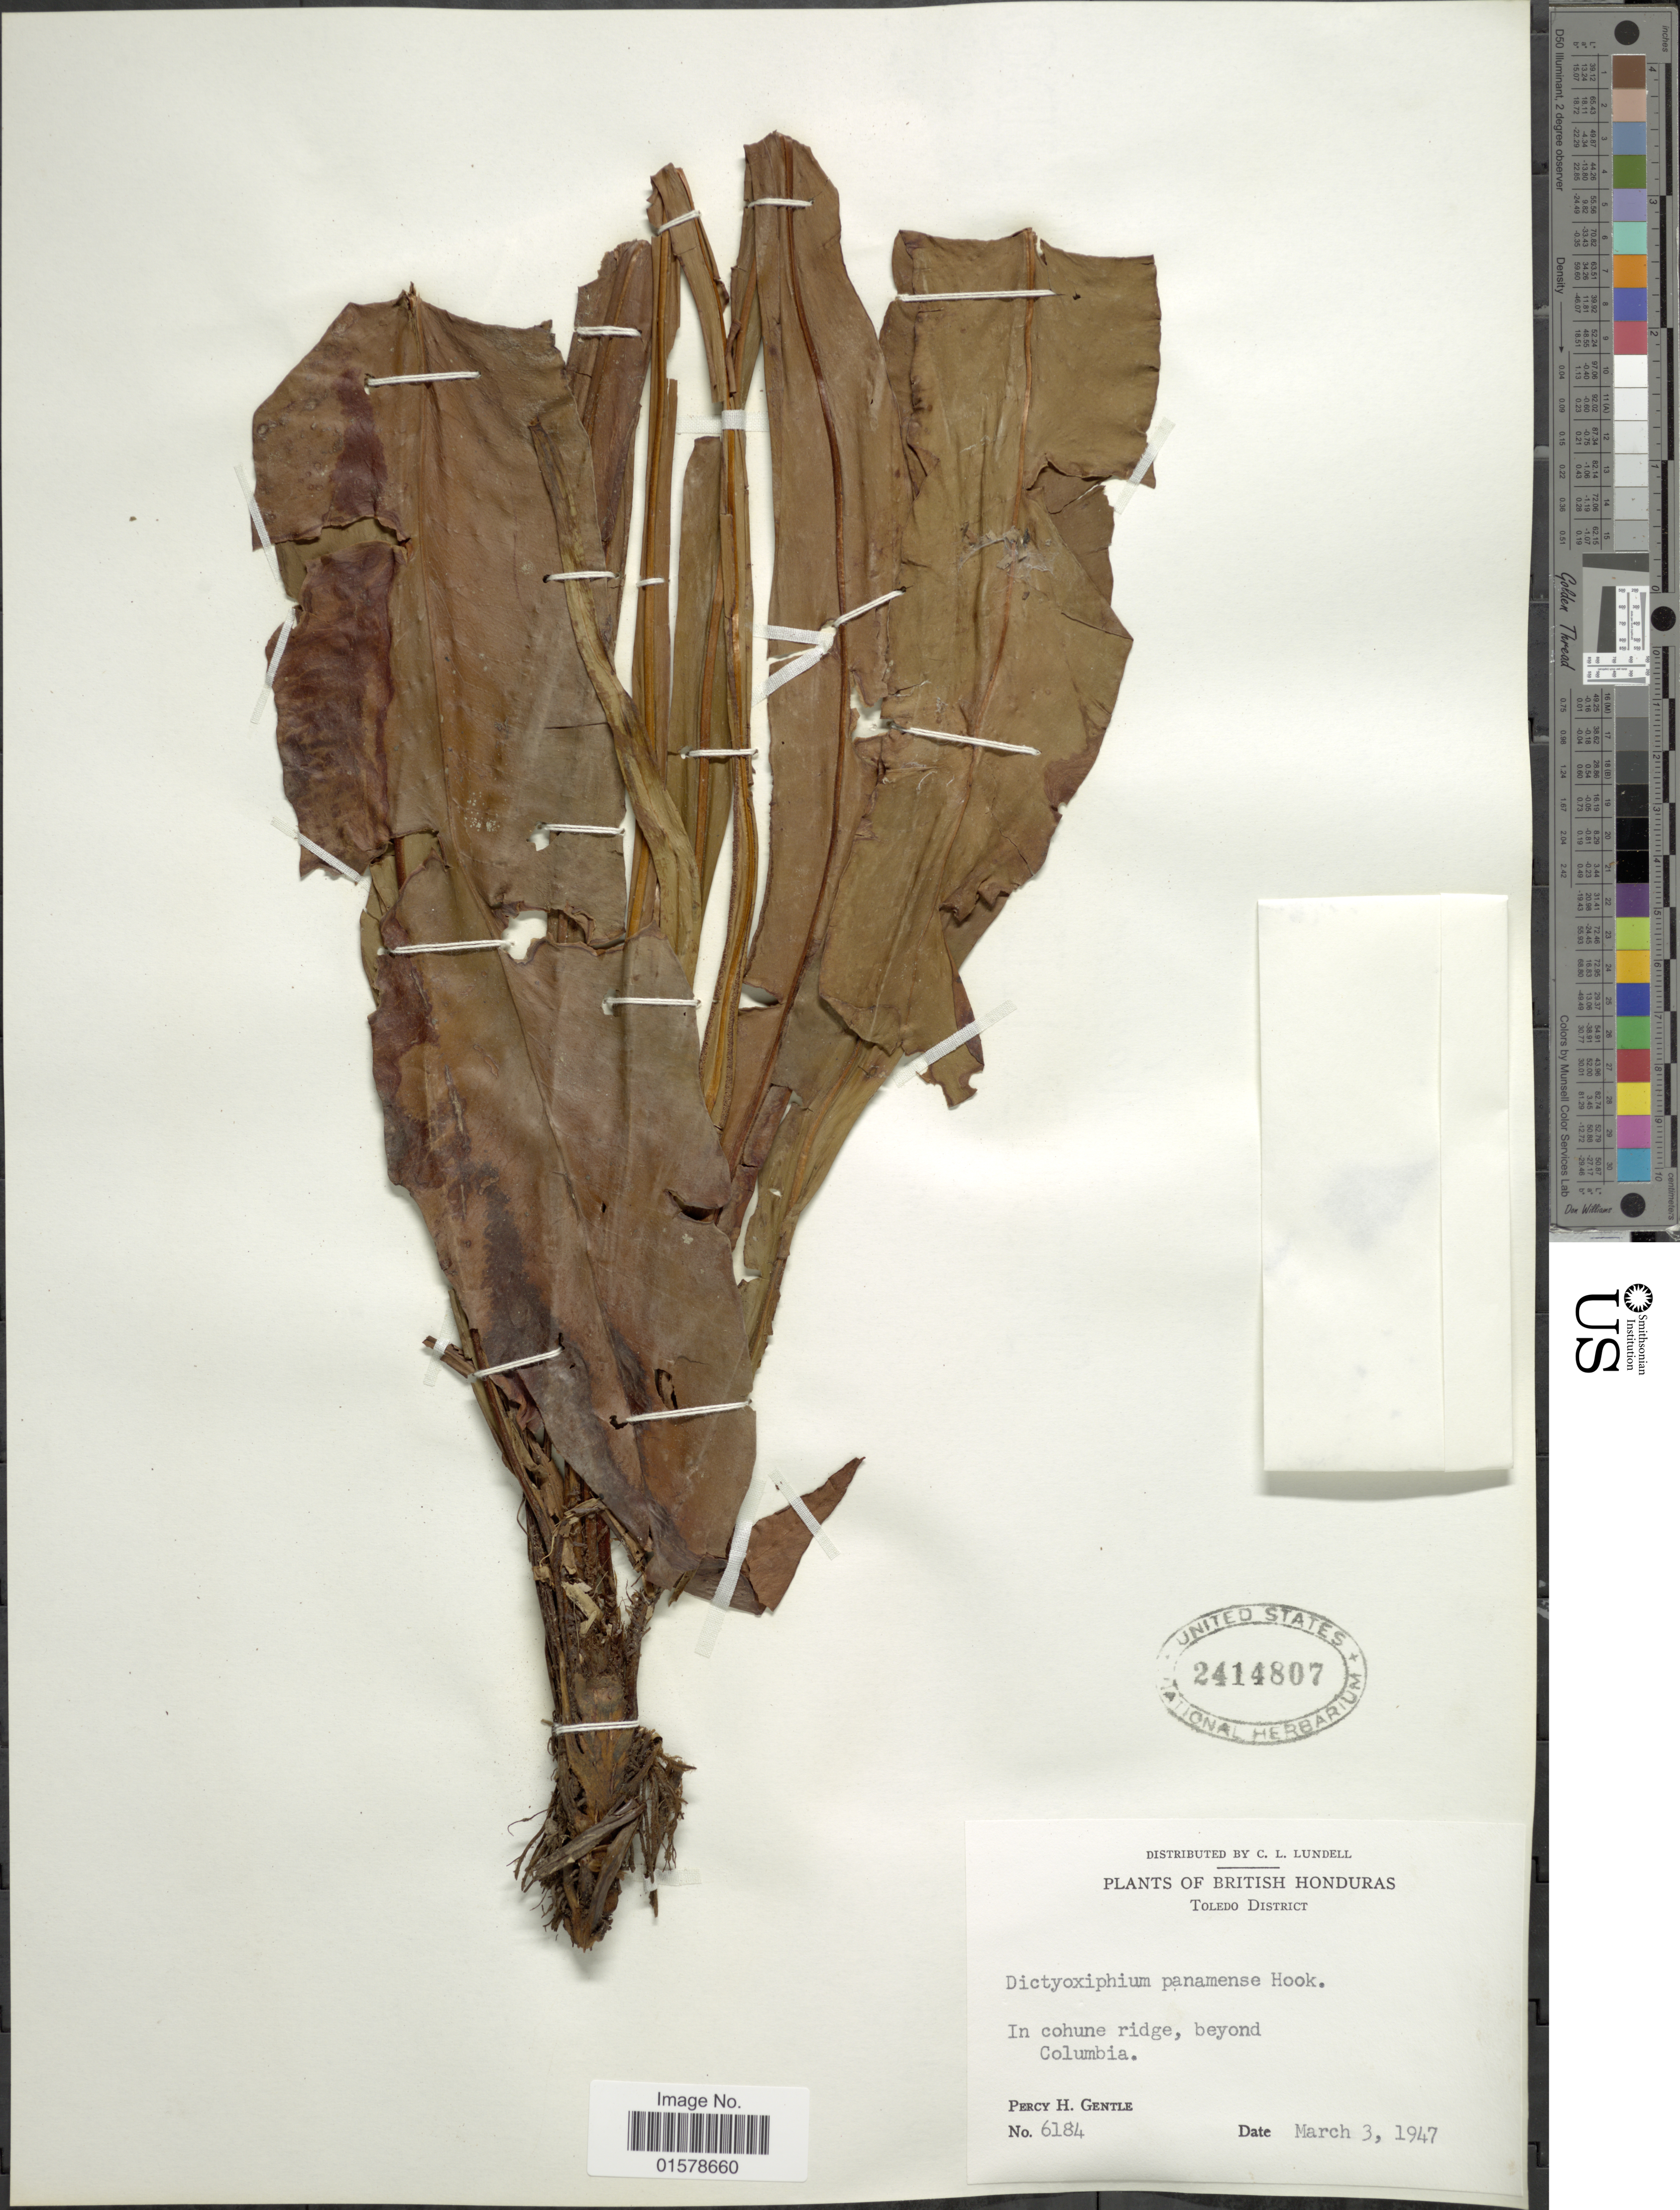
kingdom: Plantae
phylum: Tracheophyta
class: Polypodiopsida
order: Polypodiales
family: Tectariaceae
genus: Tectaria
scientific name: Tectaria panamensis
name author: (Hook.) R.M. Tryon & A.F. Tryon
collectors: P. H. Gentle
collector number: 6184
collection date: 1947-03-03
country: Belize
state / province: Toledo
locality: Birtish Honduras, Toledo District. In cohune ridge, beyond Columbia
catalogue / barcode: US 2414807